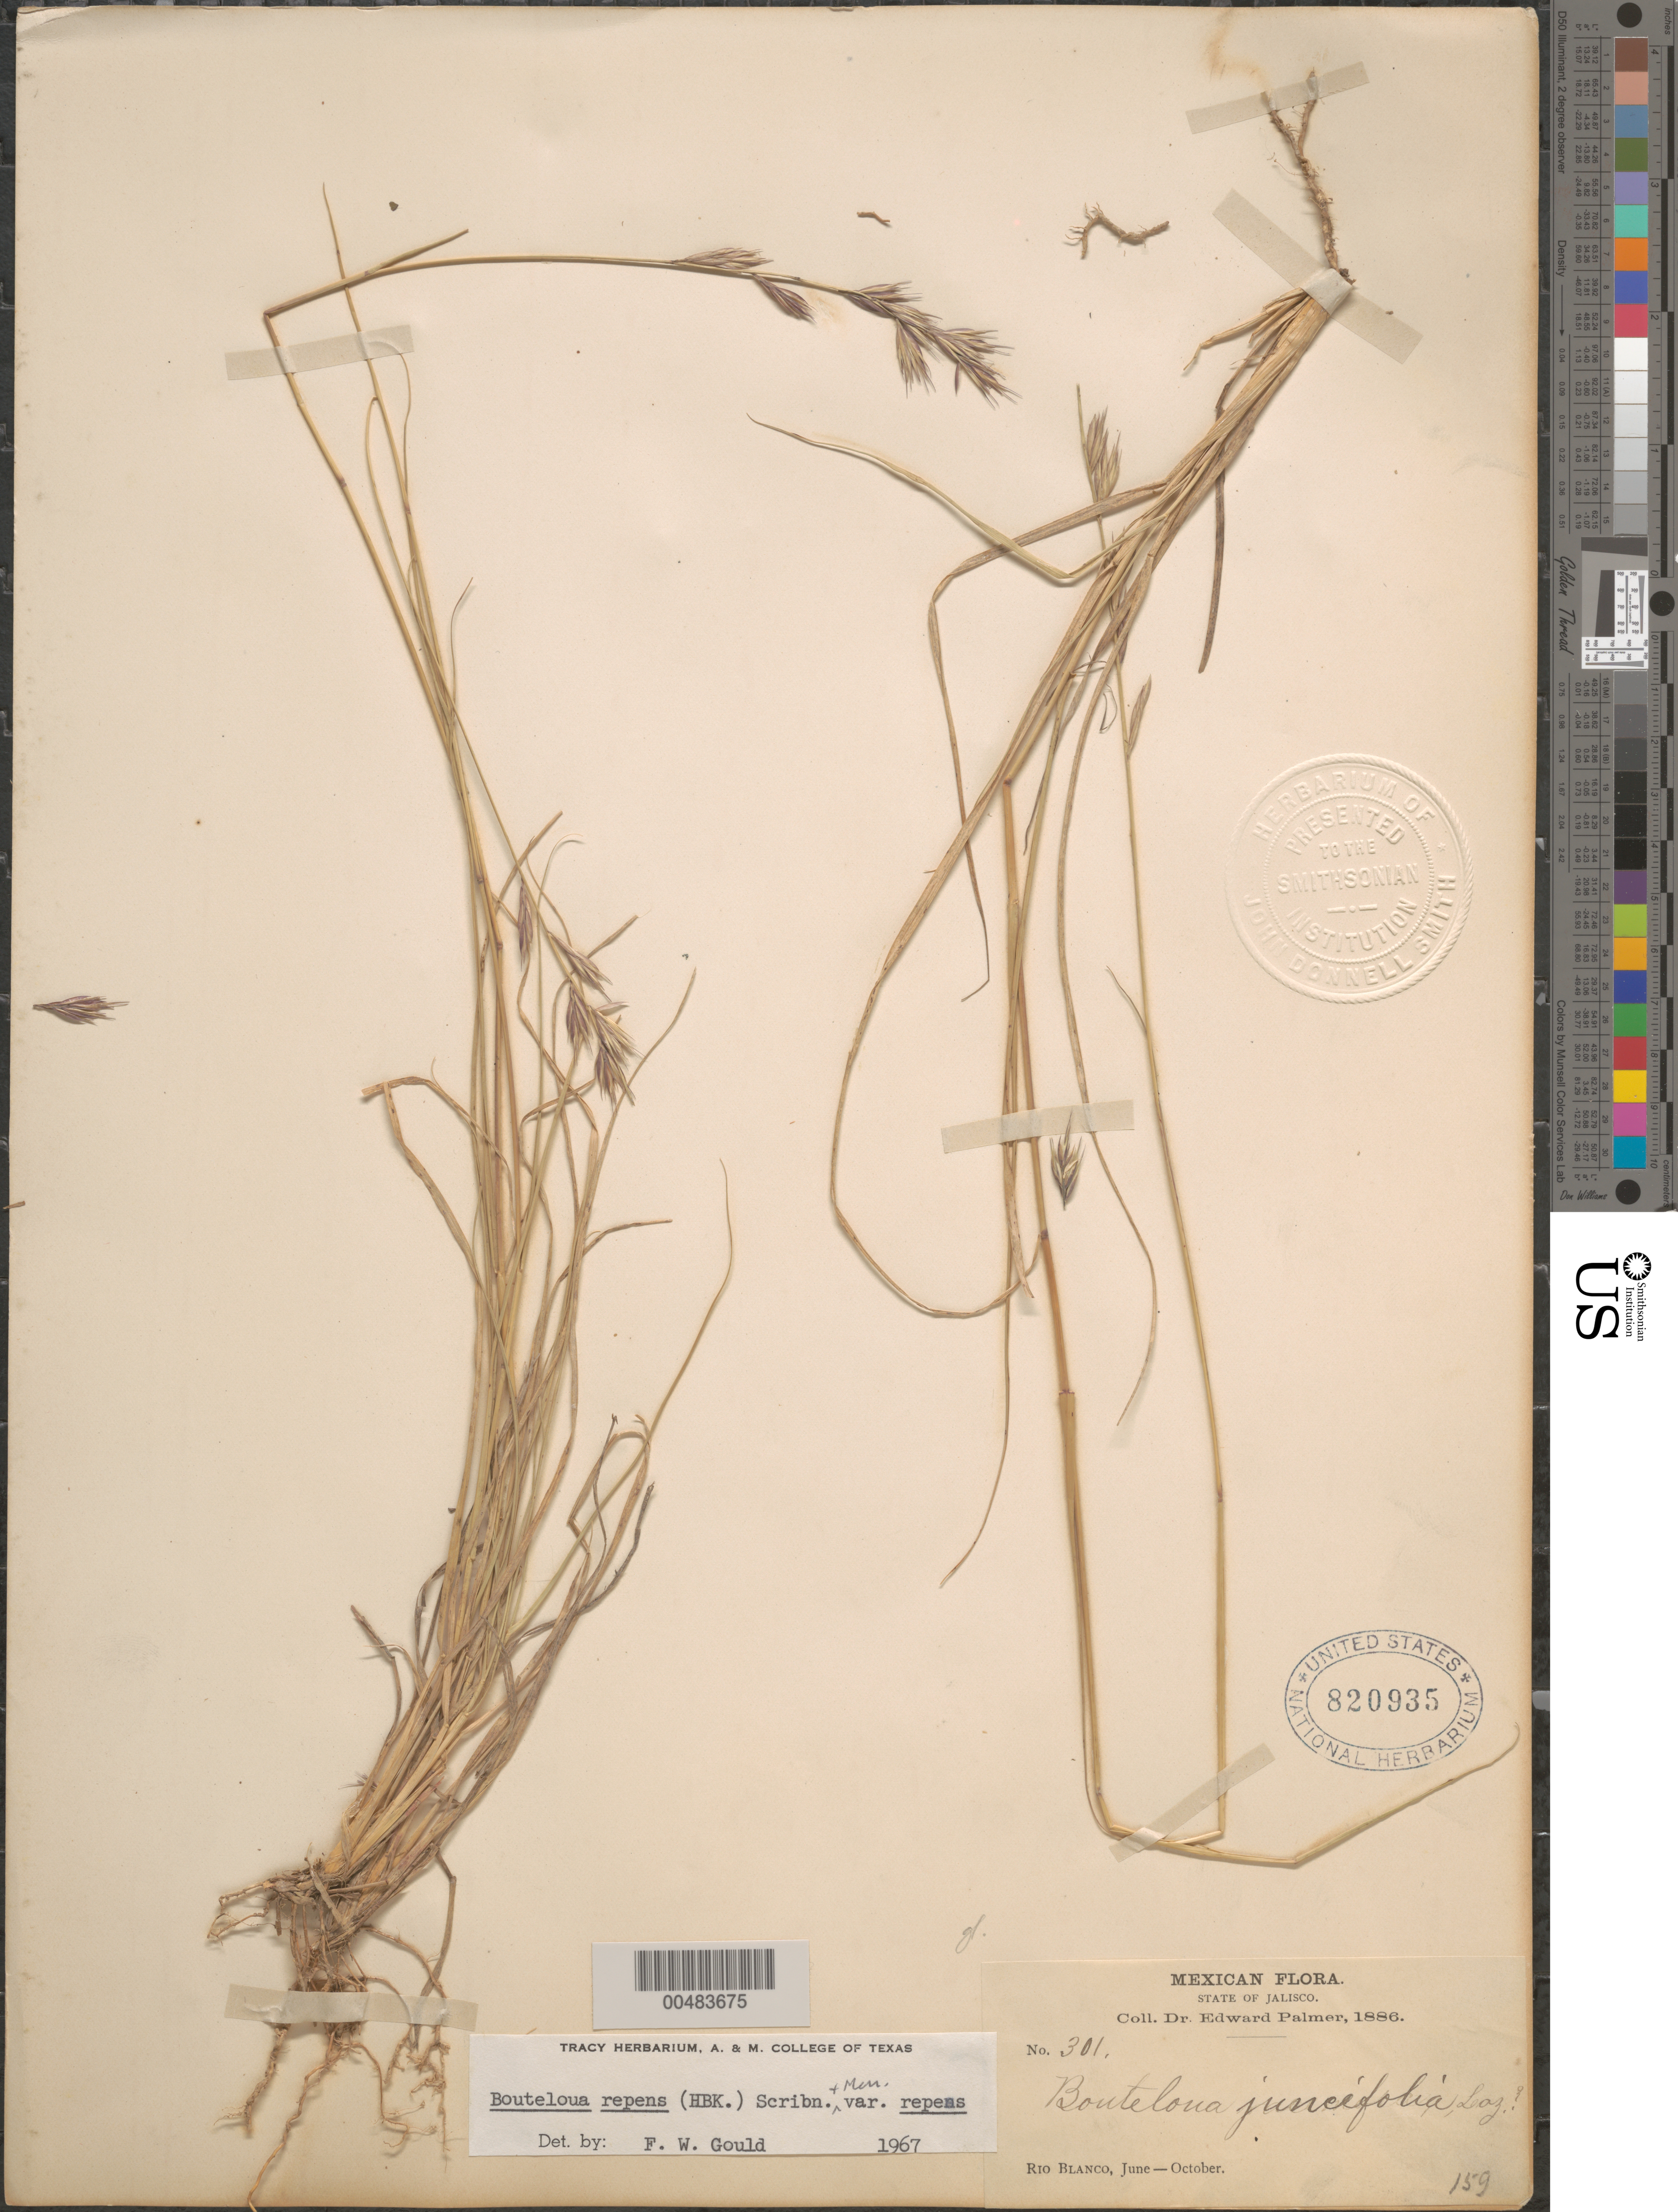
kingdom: Plantae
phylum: Tracheophyta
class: Liliopsida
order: Poales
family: Poaceae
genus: Bouteloua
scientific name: Bouteloua repens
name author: (Kunth) Scribn. & Merr.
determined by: Gould, F. W.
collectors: E. Palmer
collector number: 301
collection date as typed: Jun 1886 to Oct 1886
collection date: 1886-06/1886-10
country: Mexico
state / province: Jalisco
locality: Rio Blanco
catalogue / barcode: US 820935